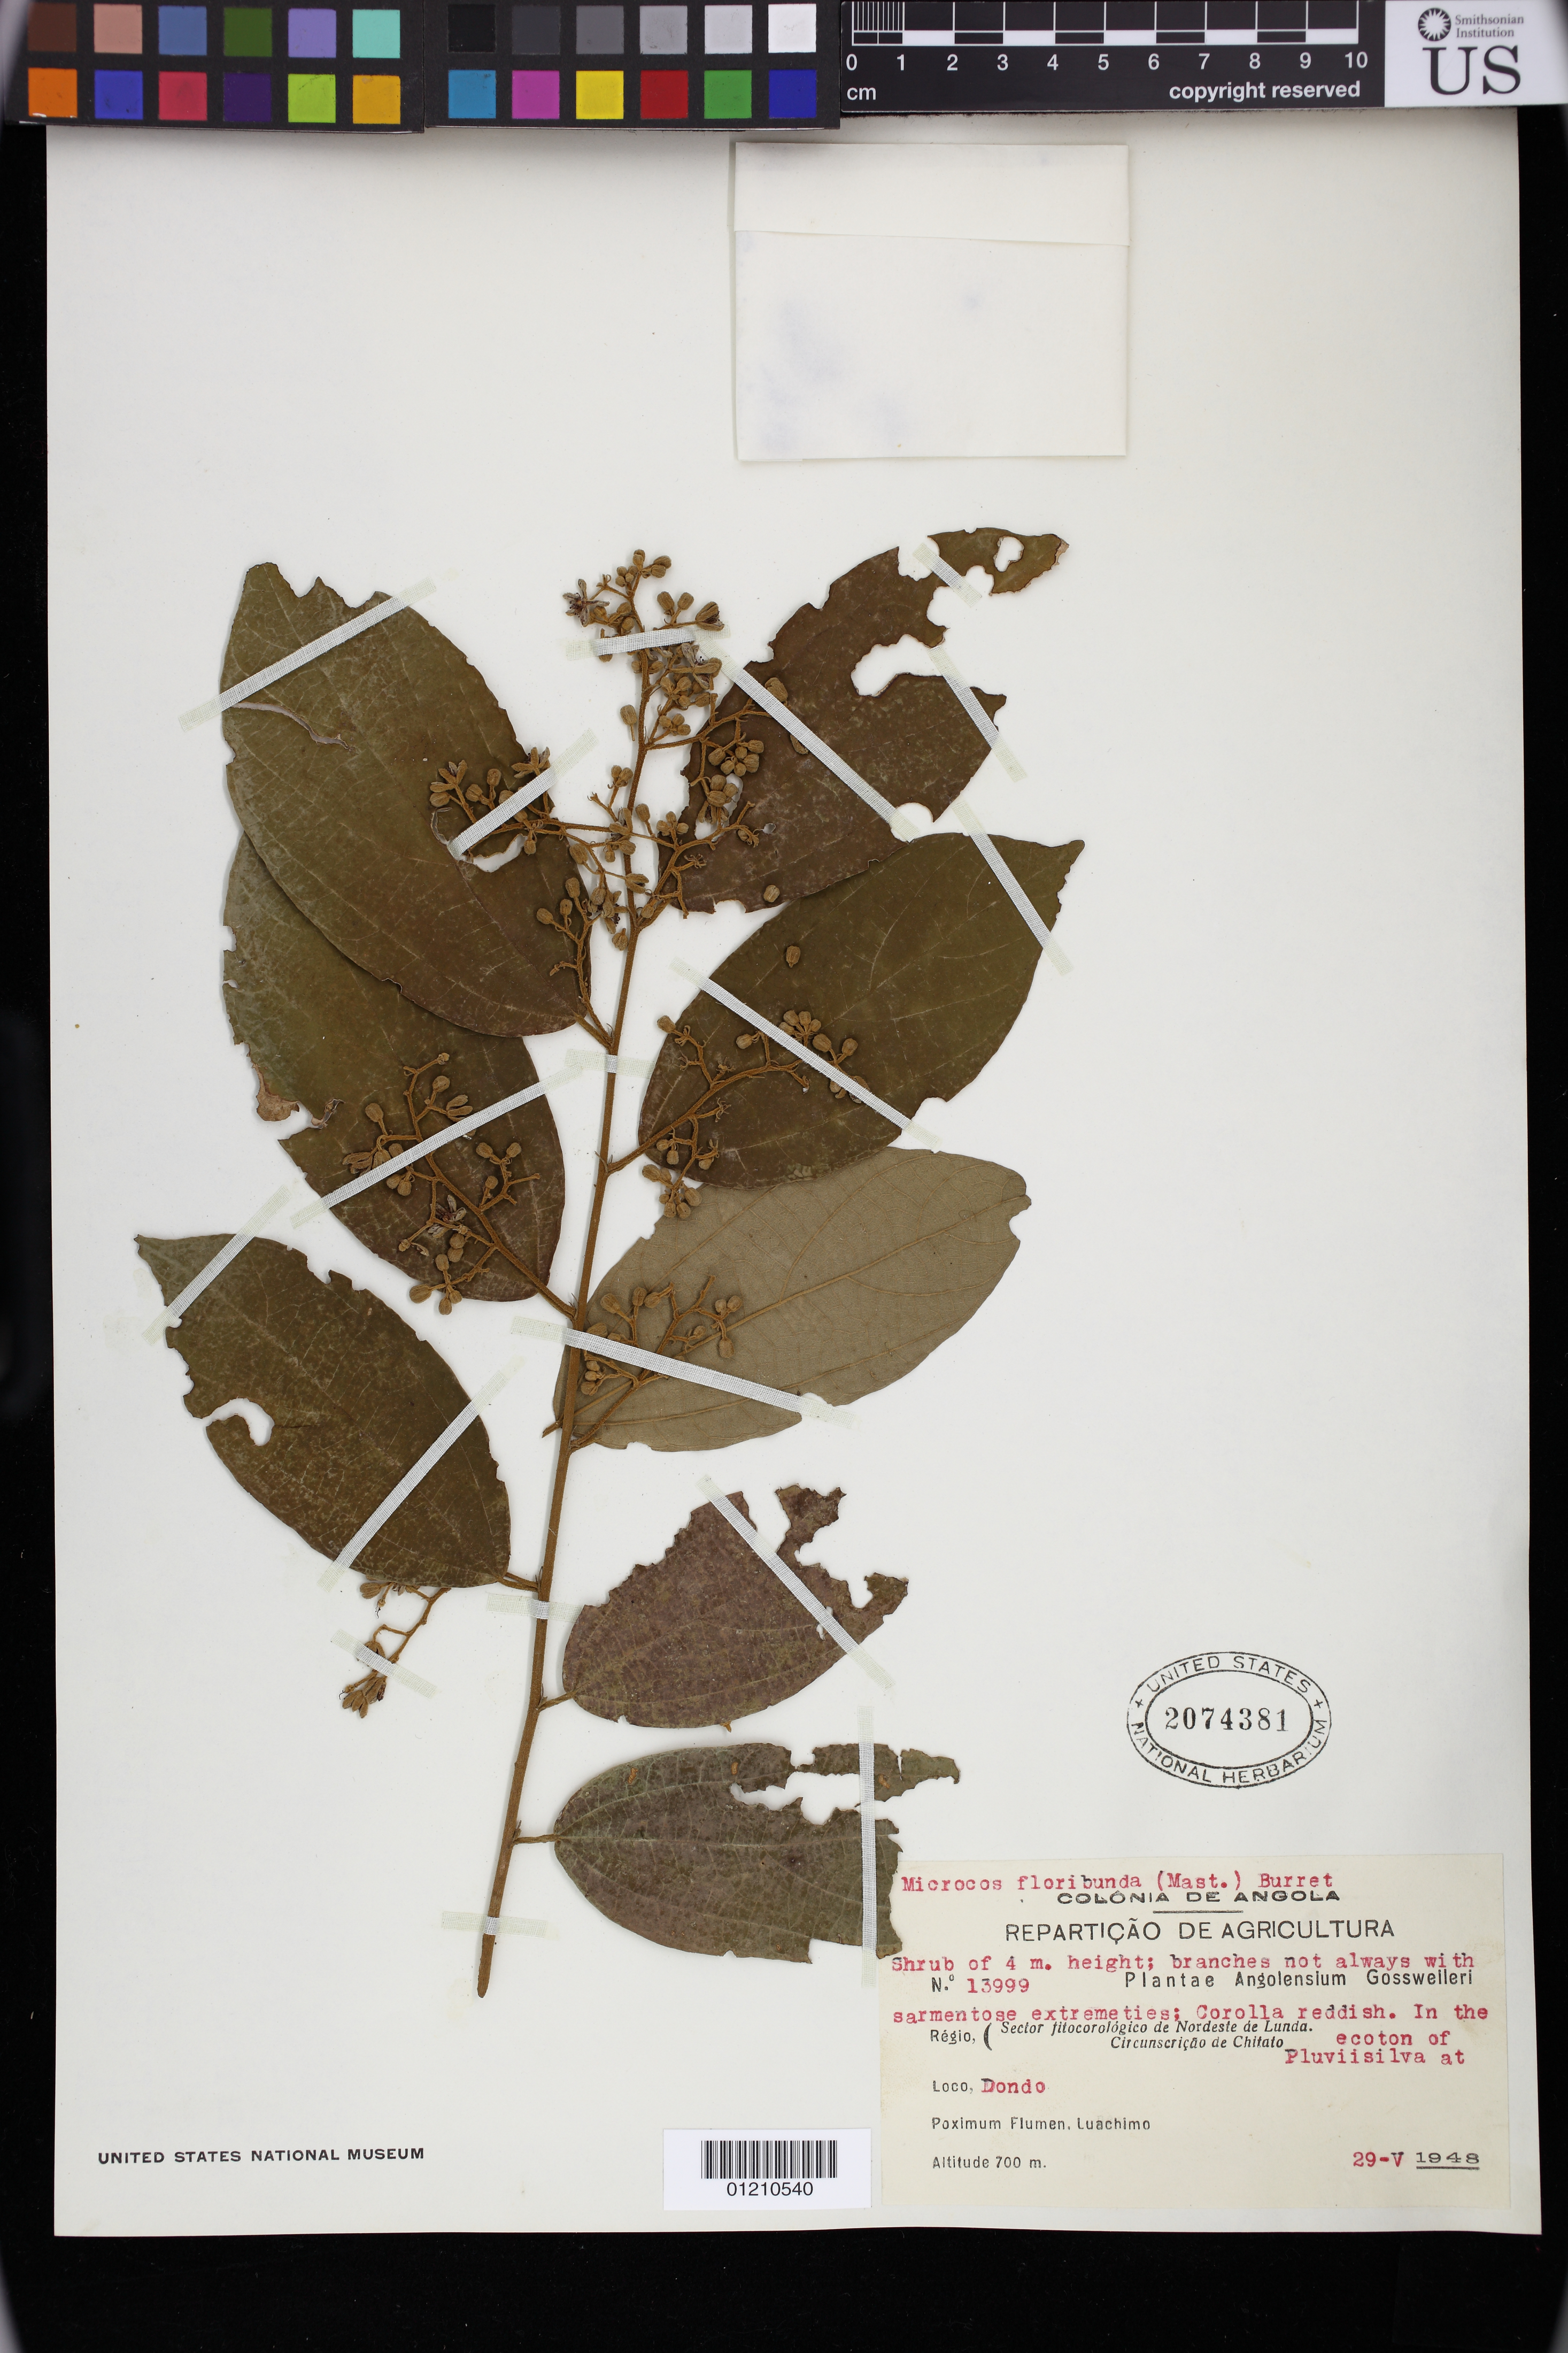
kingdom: Plantae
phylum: Tracheophyta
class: Magnoliopsida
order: Malvales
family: Malvaceae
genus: Microcos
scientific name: Microcos floribunda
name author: (Mast.) Burret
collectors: Gossweiler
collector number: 13999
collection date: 1948-05-29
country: Angola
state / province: Lunda Norte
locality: Regio: Sector fitocorologico de Nordeste de Lunda. Circunscricao de Chitato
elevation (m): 700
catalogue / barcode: US 2074381